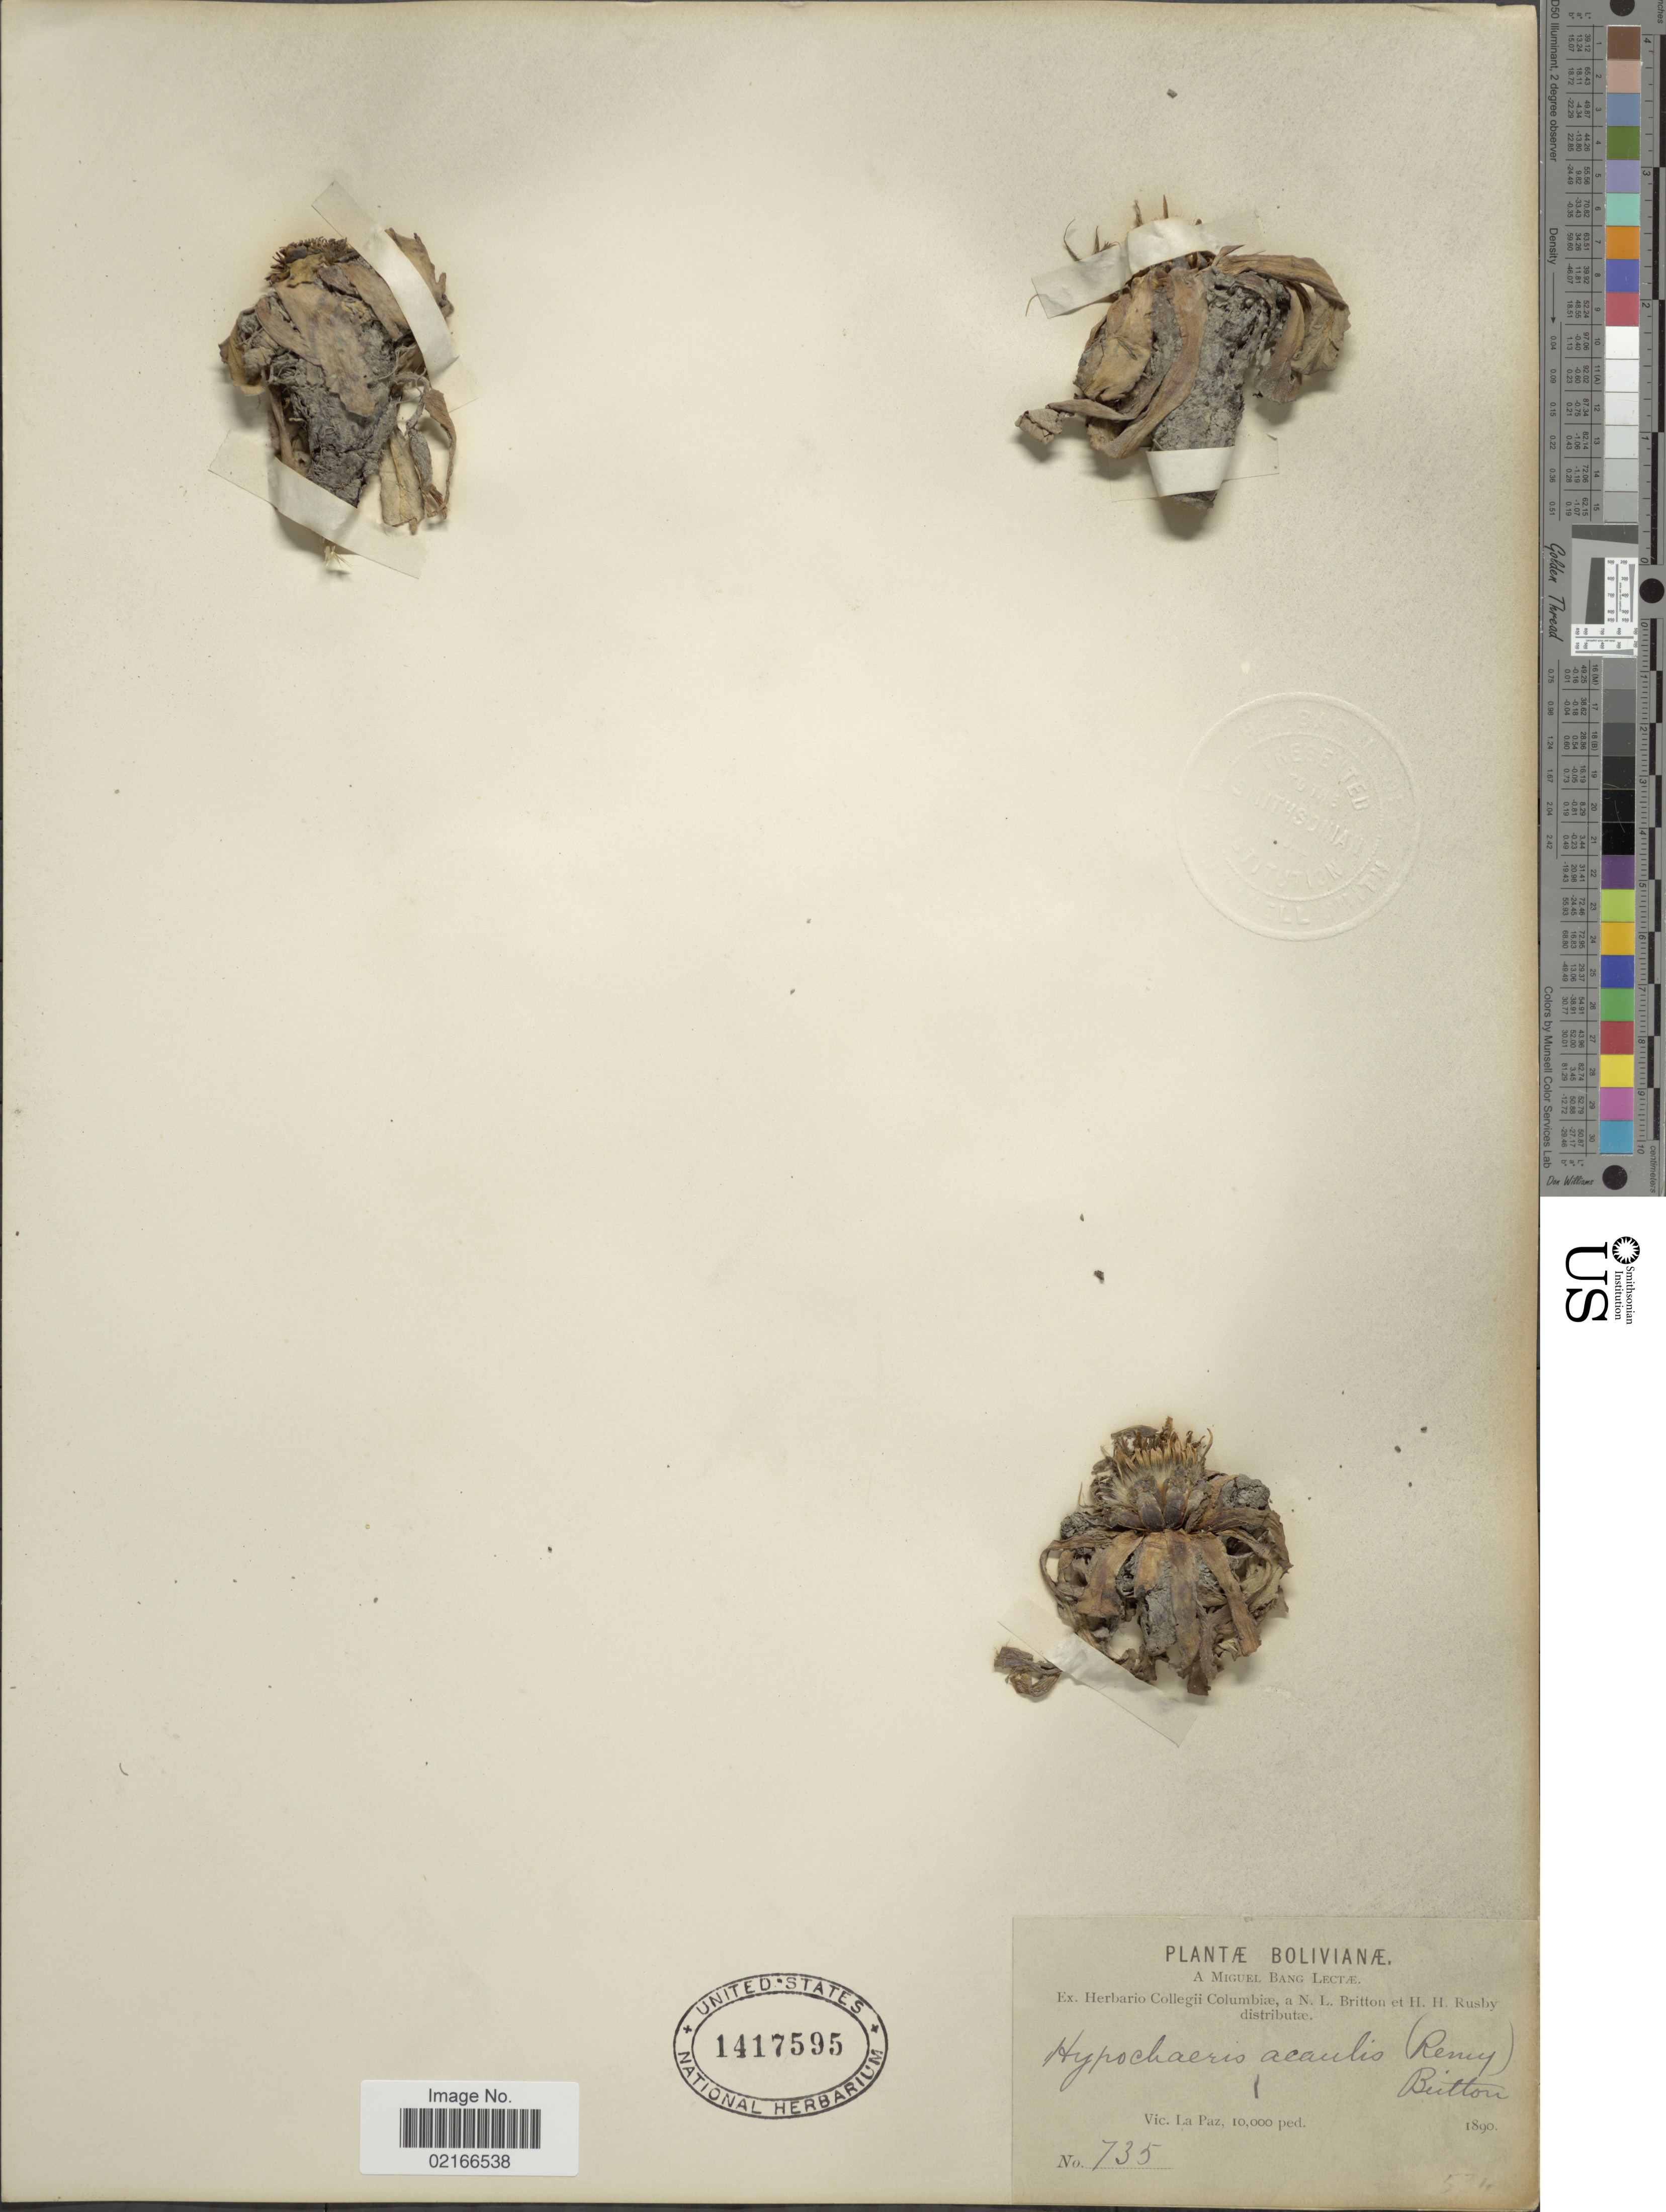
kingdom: Plantae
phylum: Tracheophyta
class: Magnoliopsida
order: Asterales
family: Asteraceae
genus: Hypochaeris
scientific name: Hypochaeris meyeniana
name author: (Walp.) Benth. & Hook. f. ex Griseb.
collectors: M. Bang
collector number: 735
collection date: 1890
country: Bolivia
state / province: La Paz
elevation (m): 3048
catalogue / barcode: US 1417595